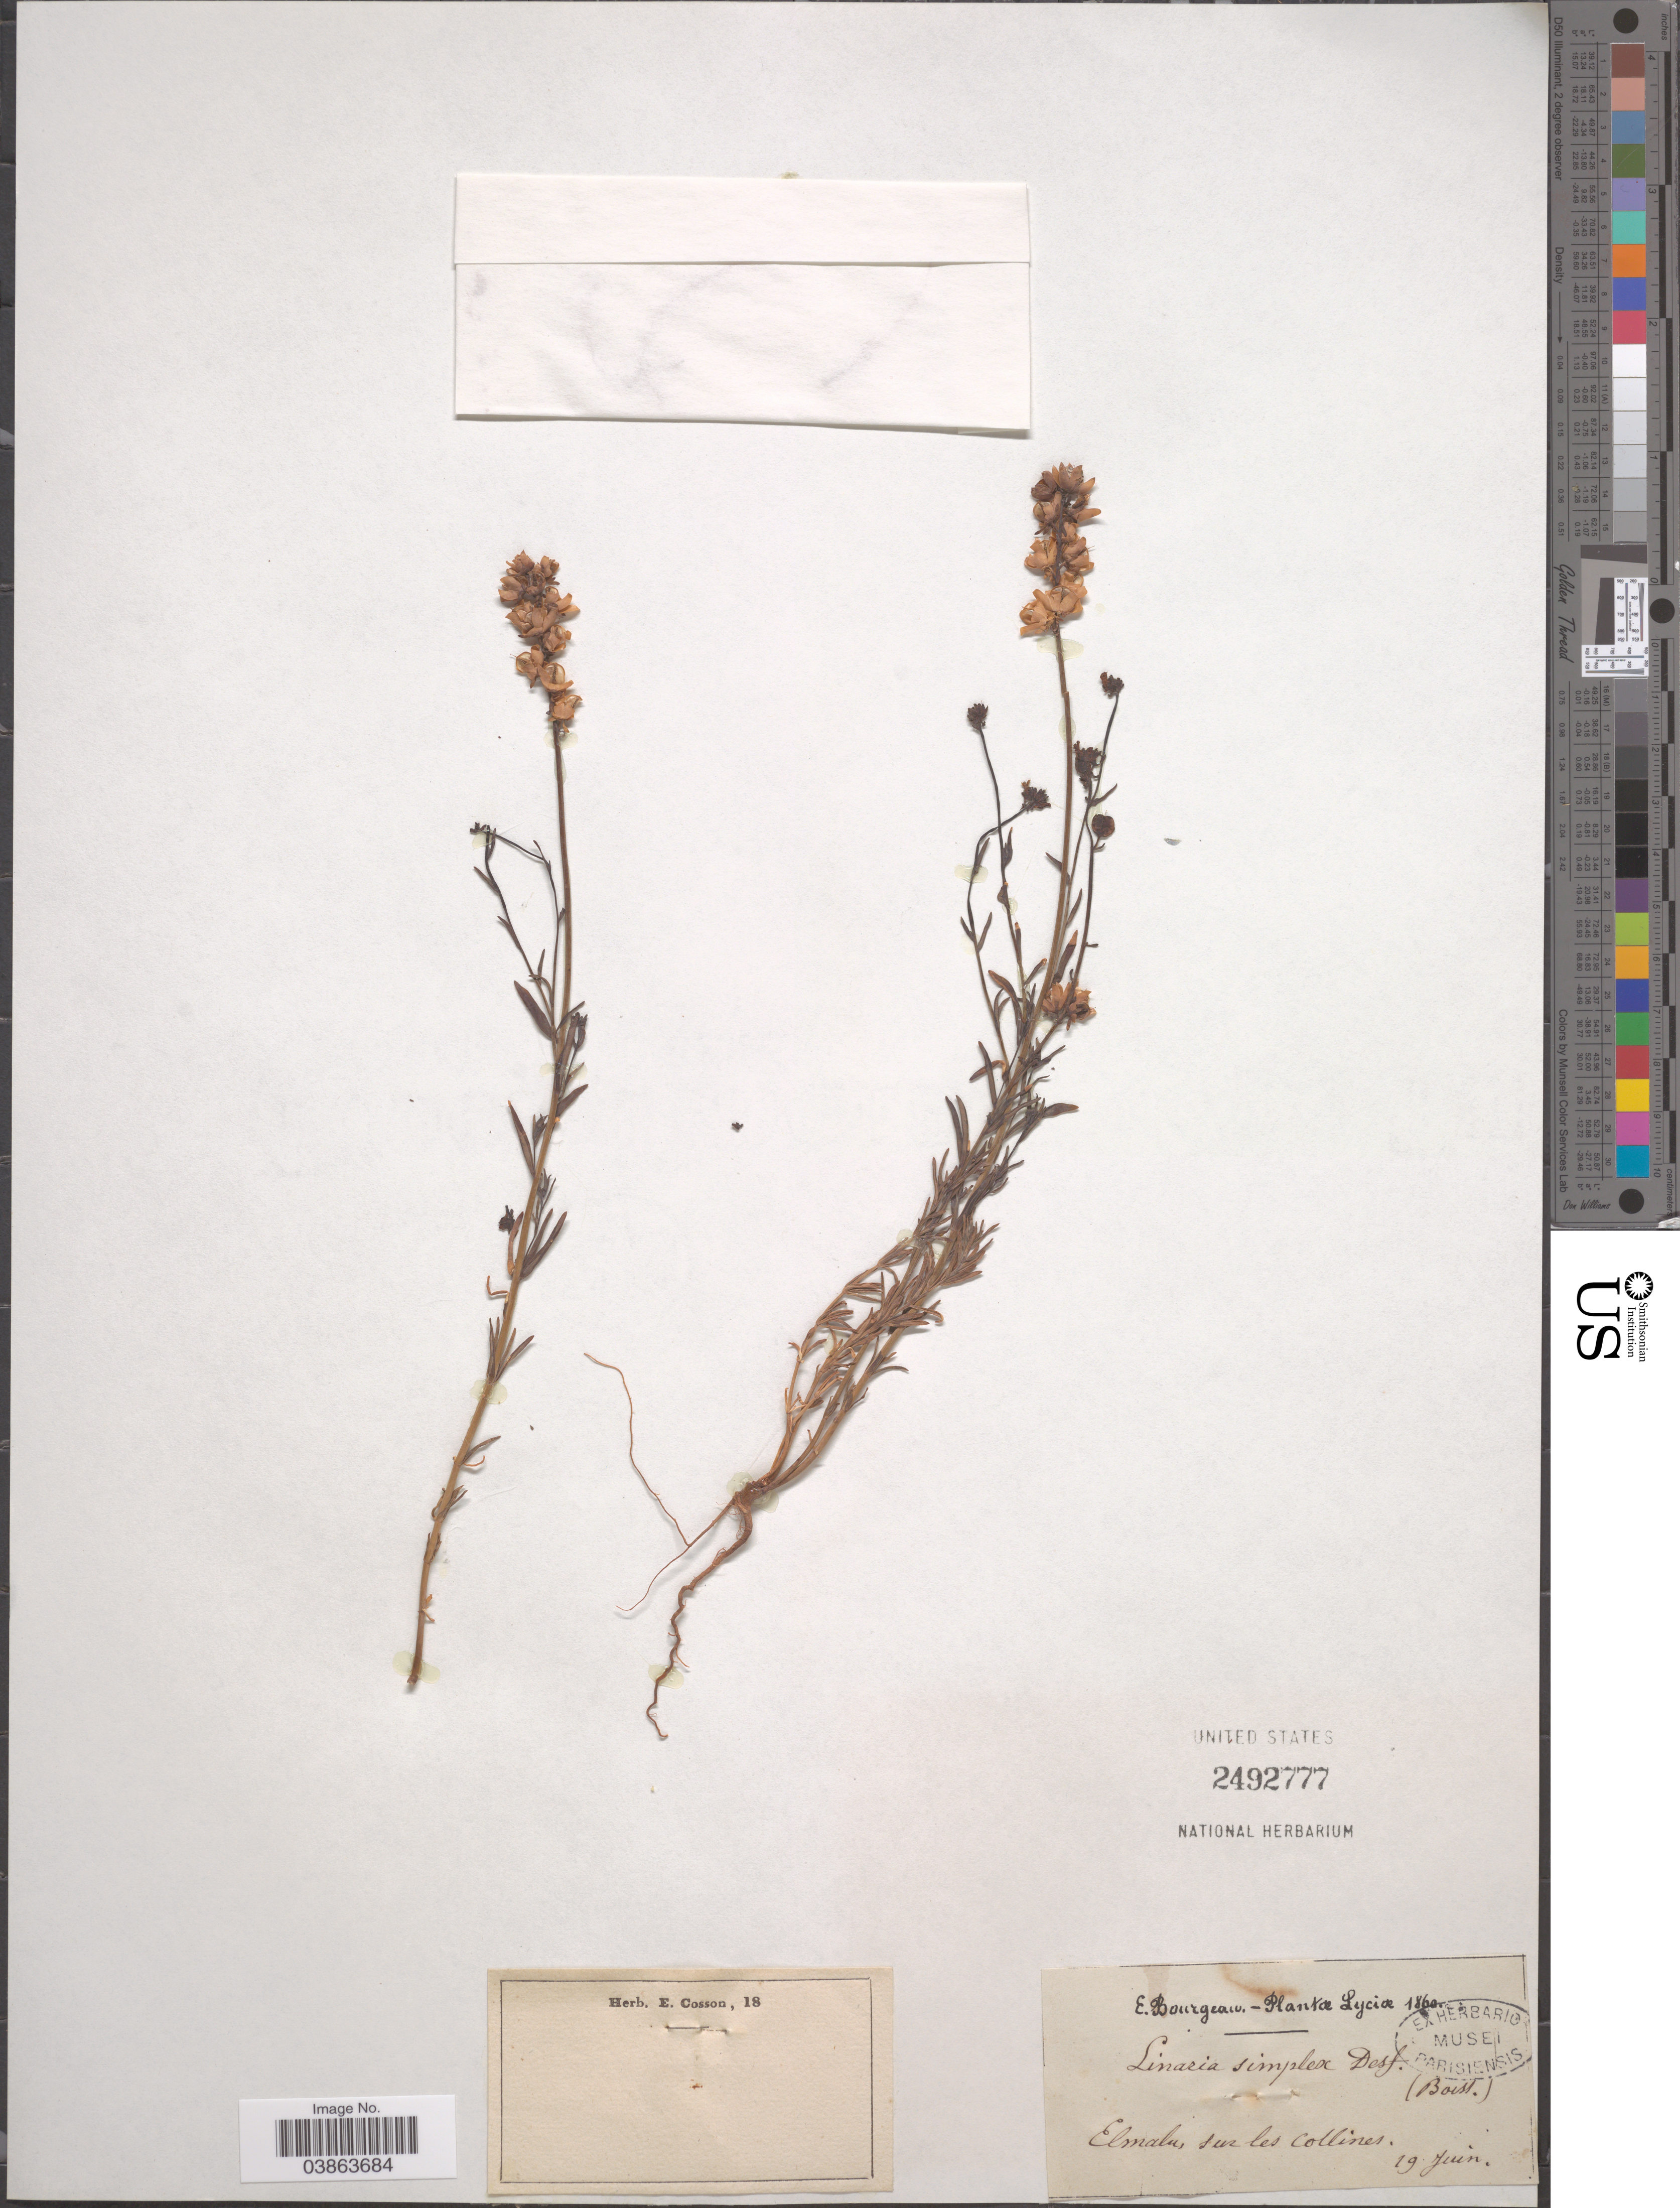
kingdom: Plantae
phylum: Tracheophyta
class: Magnoliopsida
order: Lamiales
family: Plantaginaceae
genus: Linaria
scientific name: Linaria simplex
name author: Desf.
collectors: E. Bourgeau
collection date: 1860-06-19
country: Turkey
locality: Lyciæ. Elmalu, sur les collines.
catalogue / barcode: US 2492777